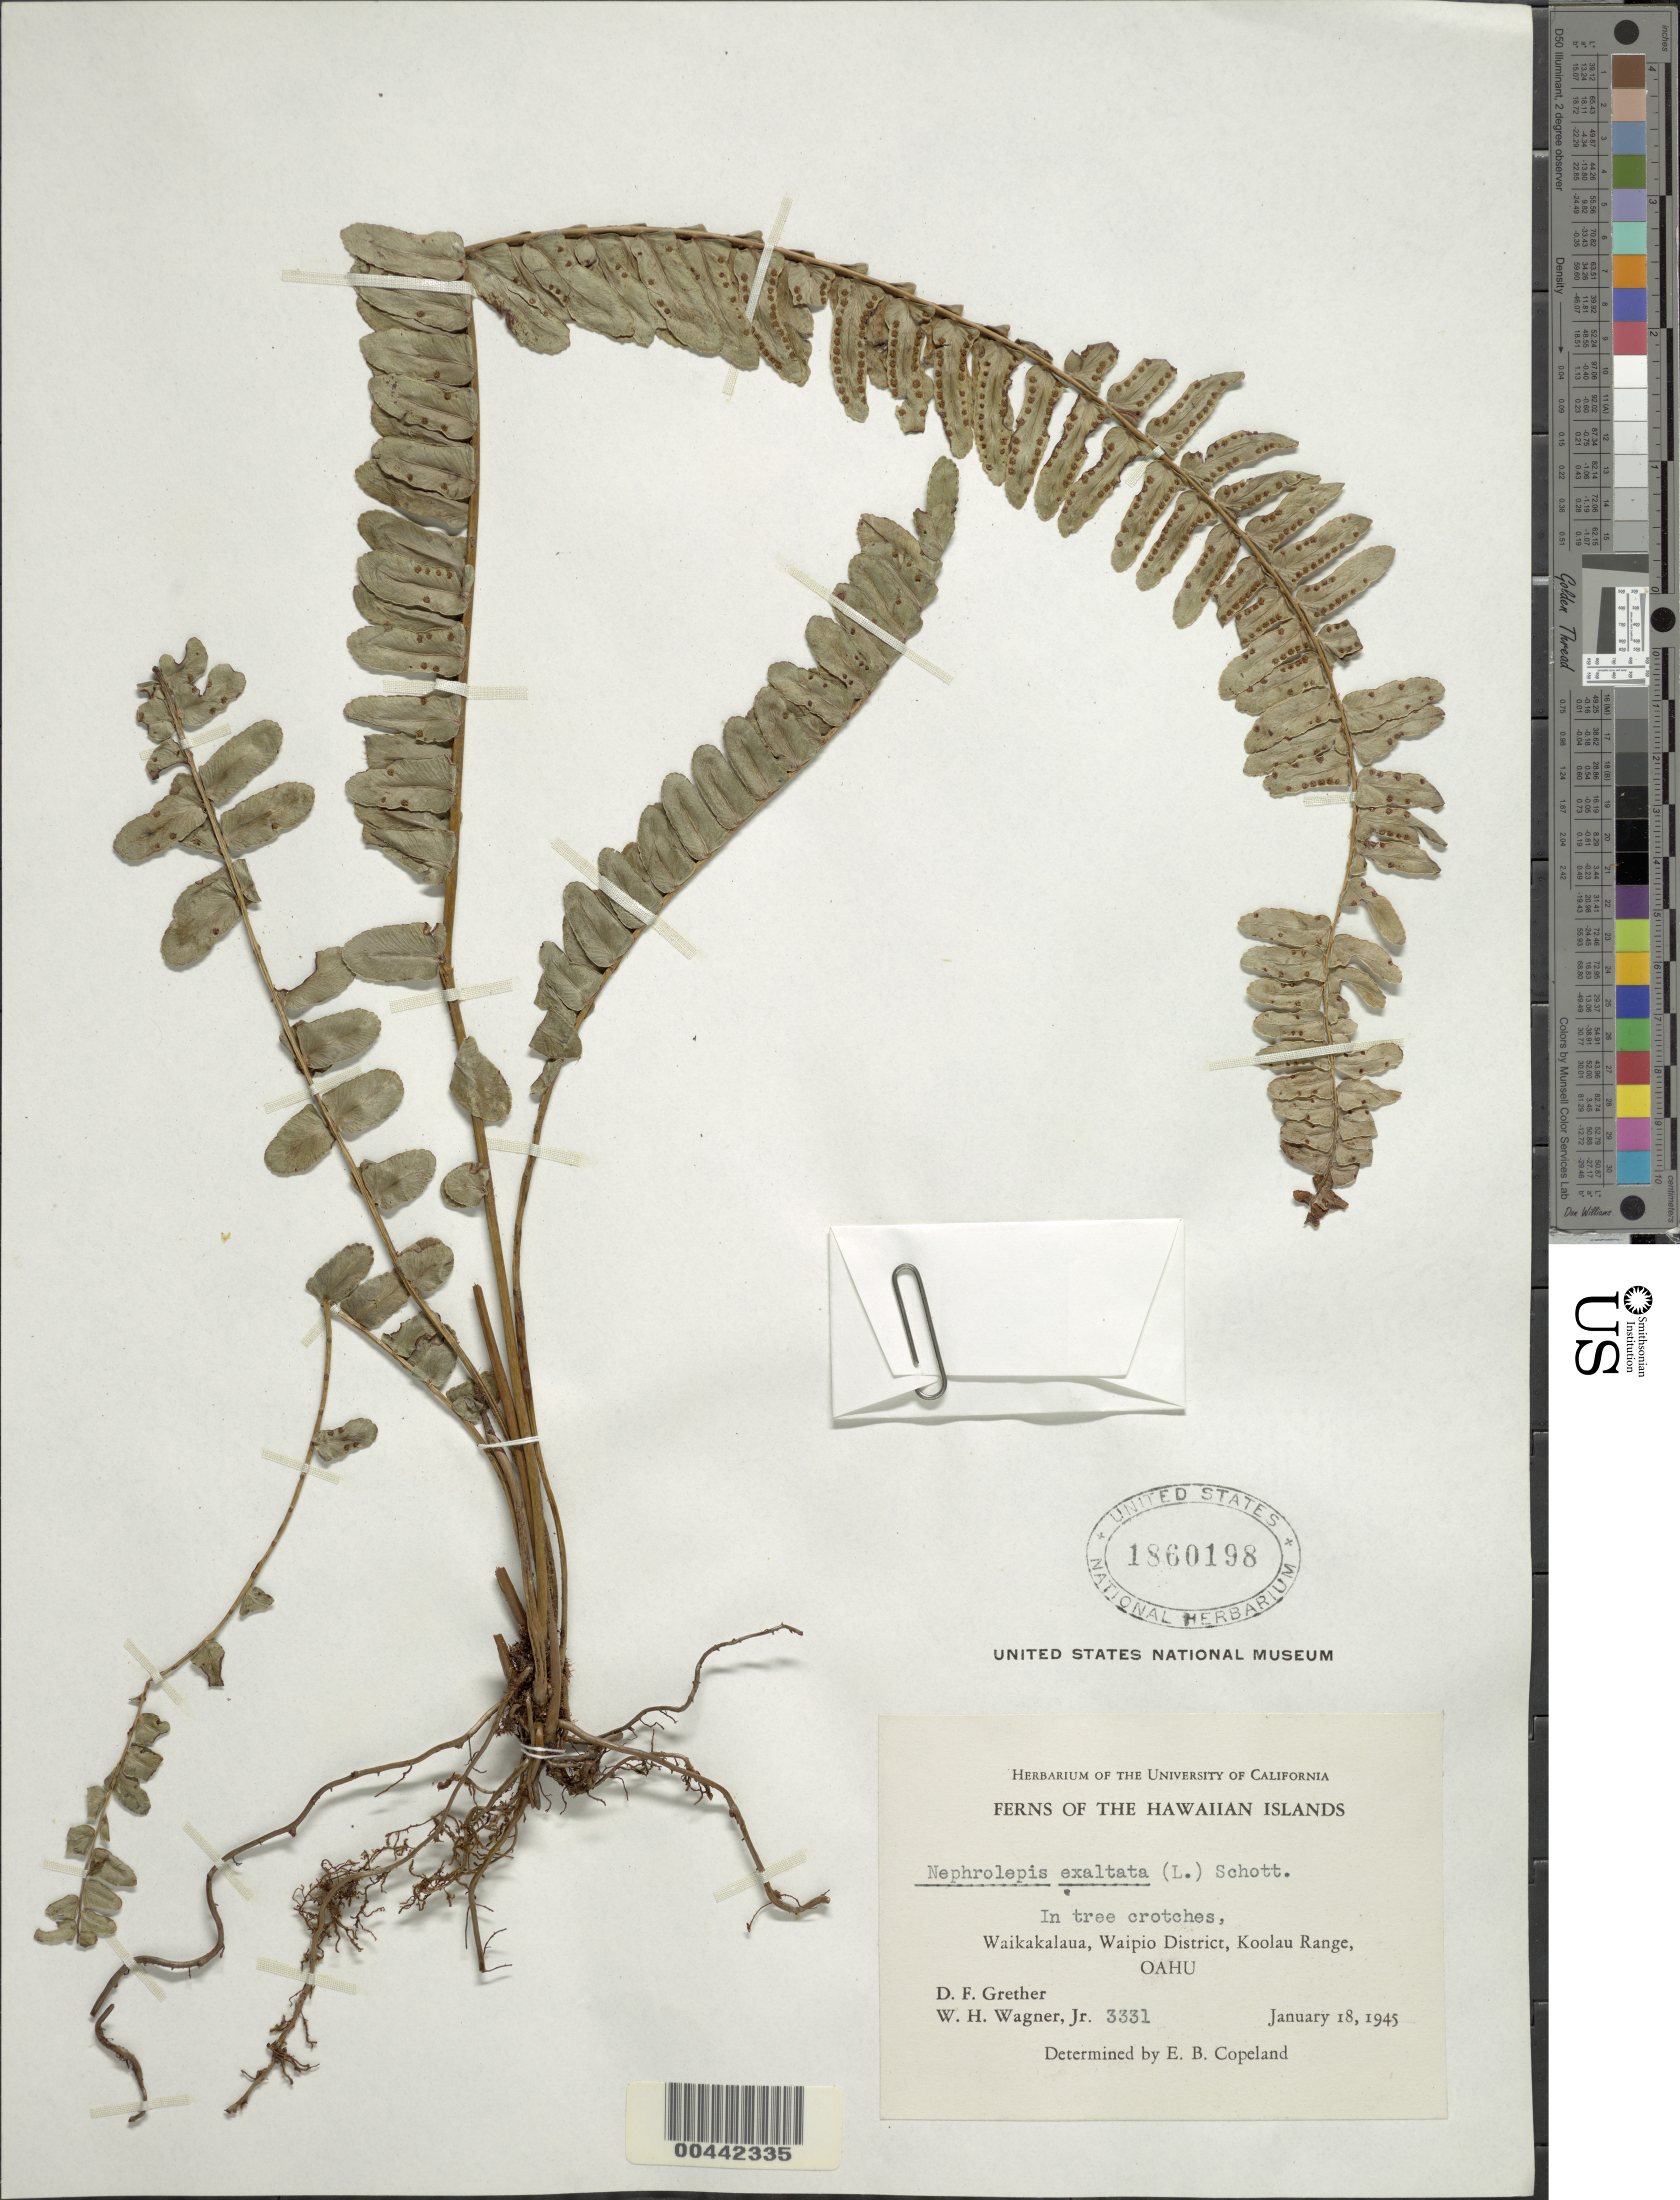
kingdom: Plantae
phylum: Tracheophyta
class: Polypodiopsida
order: Polypodiales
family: Nephrolepidaceae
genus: Nephrolepis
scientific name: Nephrolepis exaltata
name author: (L.) Schott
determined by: Copeland, E. B.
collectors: D. F. Grether & W. H. Wagner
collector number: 3331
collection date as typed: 18 Jan 1945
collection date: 1945-01-18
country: United States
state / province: Hawaii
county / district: Honolulu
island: Oahu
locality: Waikakalaua, Waipio District, Koolau Range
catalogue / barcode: US 1860198